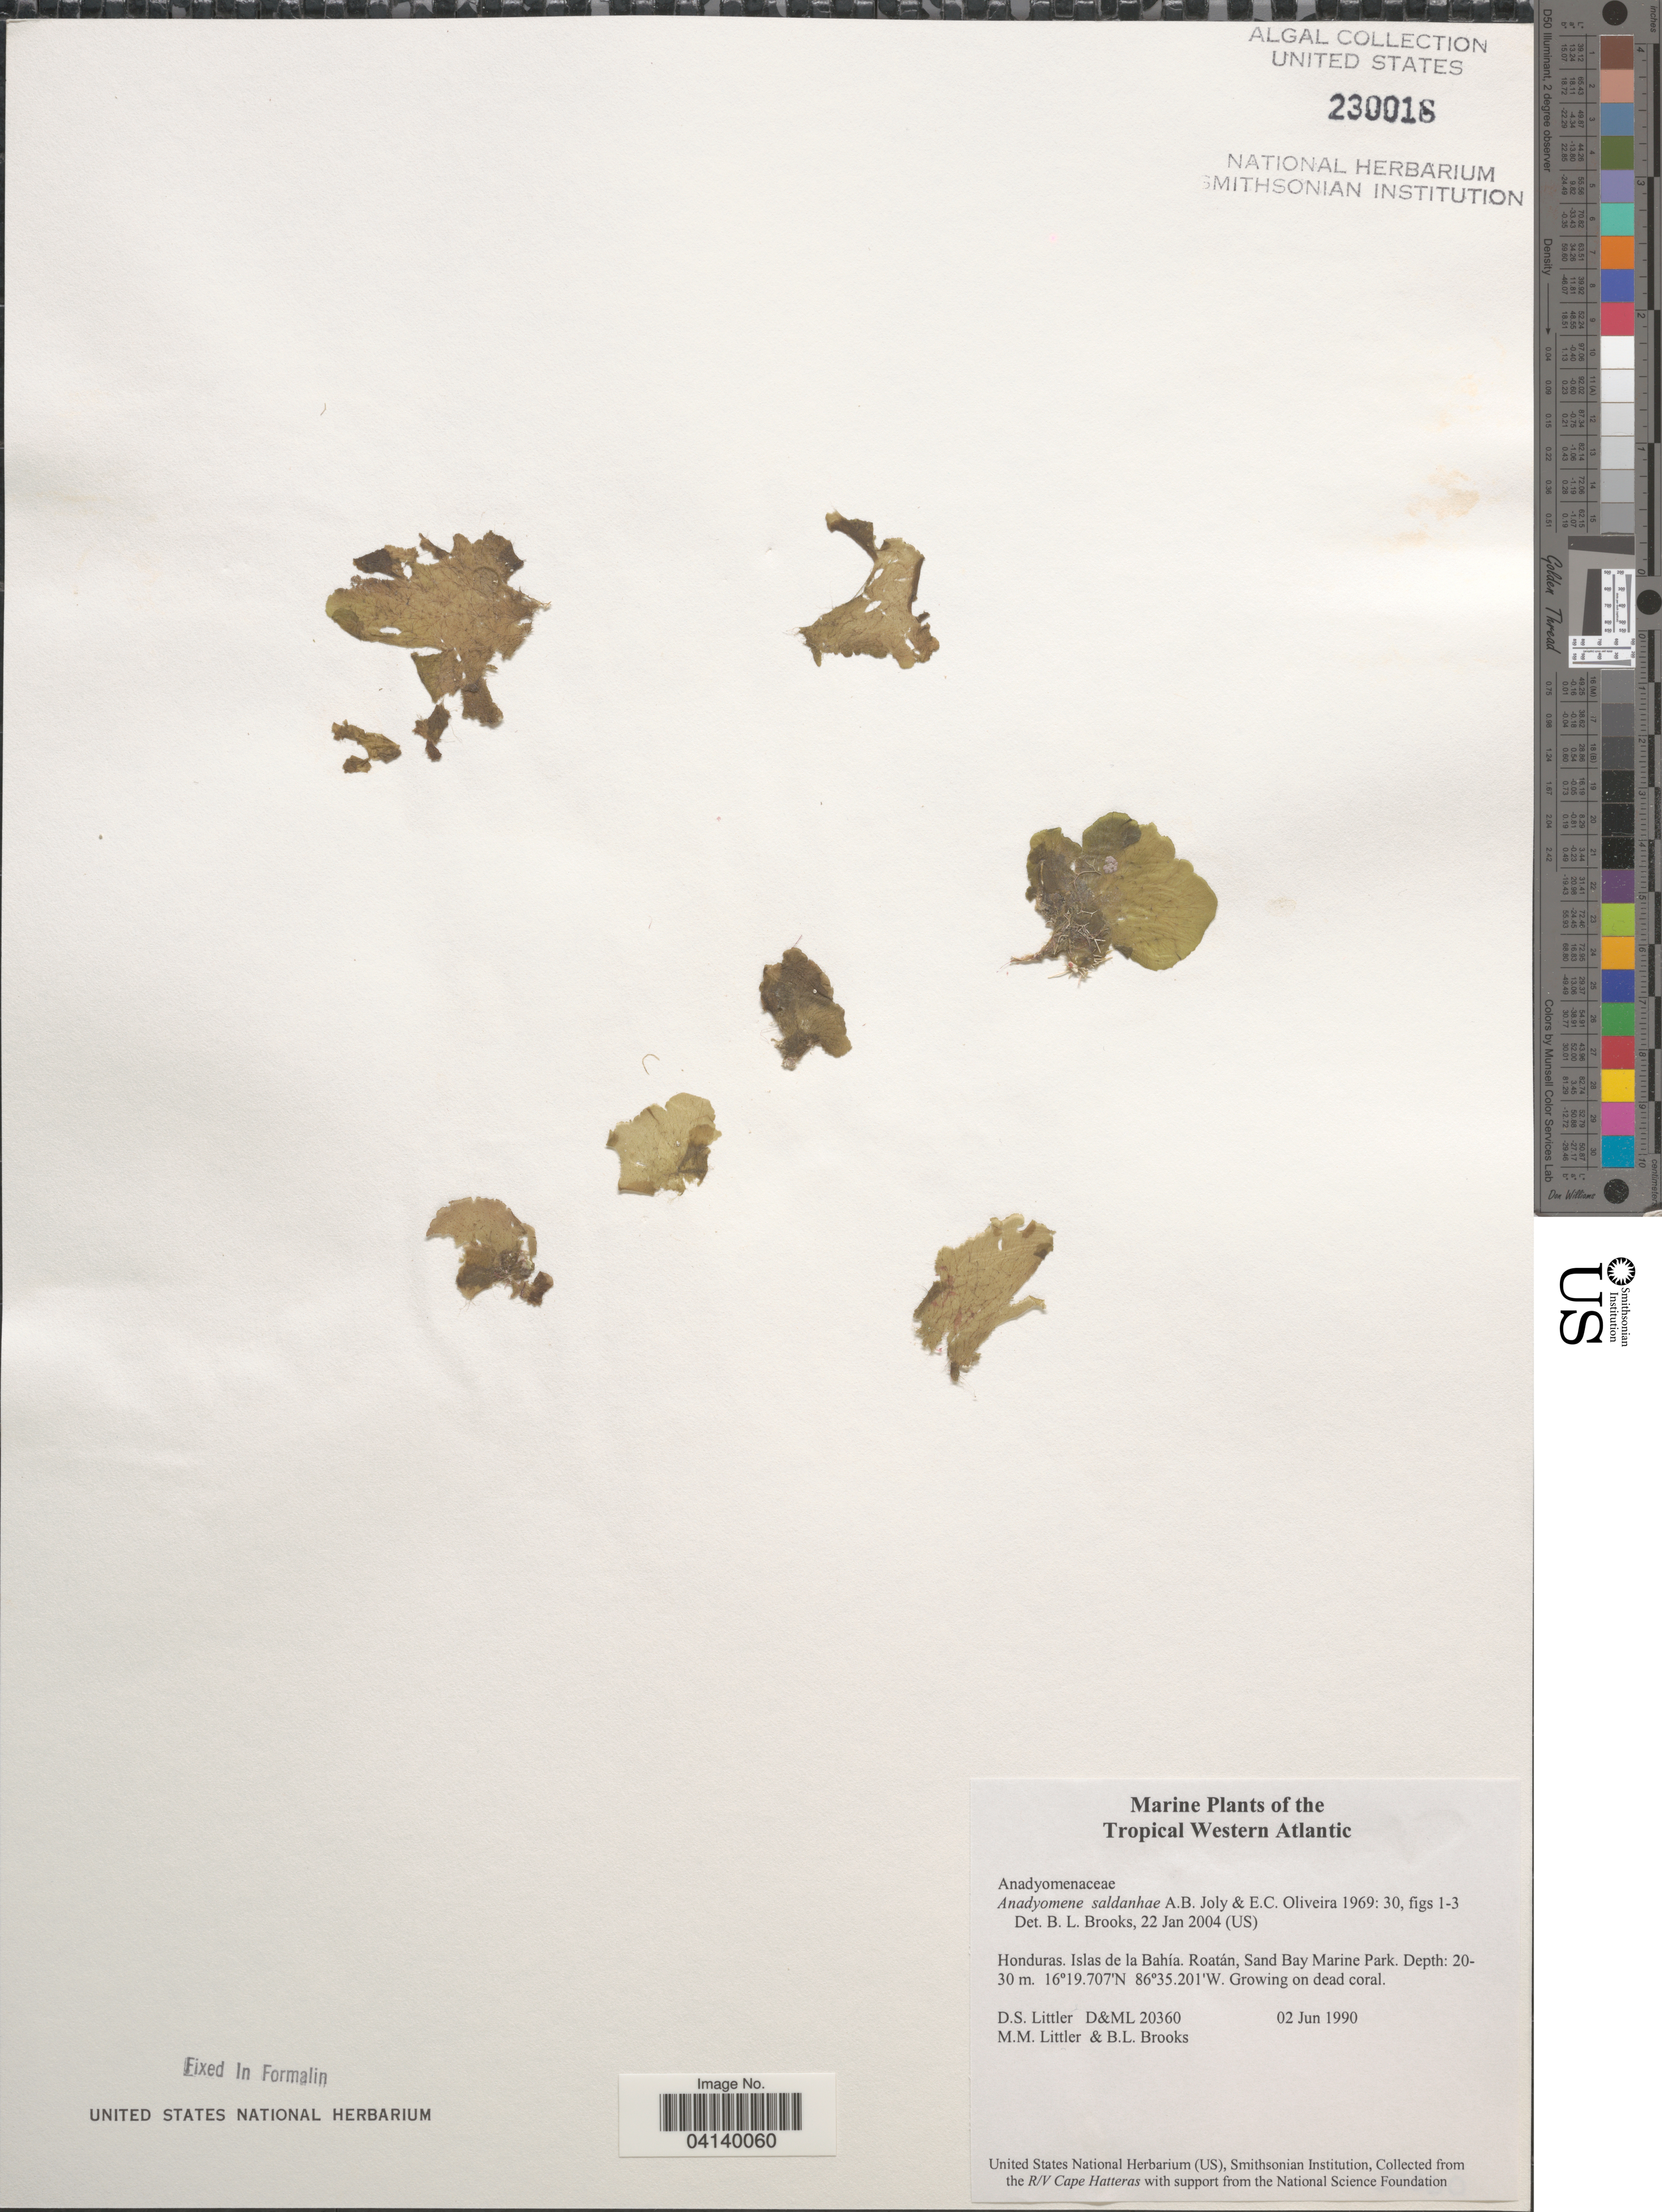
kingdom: Plantae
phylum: Chlorophyta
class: Ulvophyceae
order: Cladophorales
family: Anadyomenaceae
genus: Anadyomene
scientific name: Anadyomene saldanhae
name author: A.B. Joly & E.C. Oliveira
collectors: D. S. Littler & B. Brooks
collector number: D&ML20360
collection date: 1990-06-02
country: Honduras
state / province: Islas de la Bahía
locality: Tropical Western Atlantic. Roatán, Sand Bay Marine Park.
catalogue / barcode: US 230016